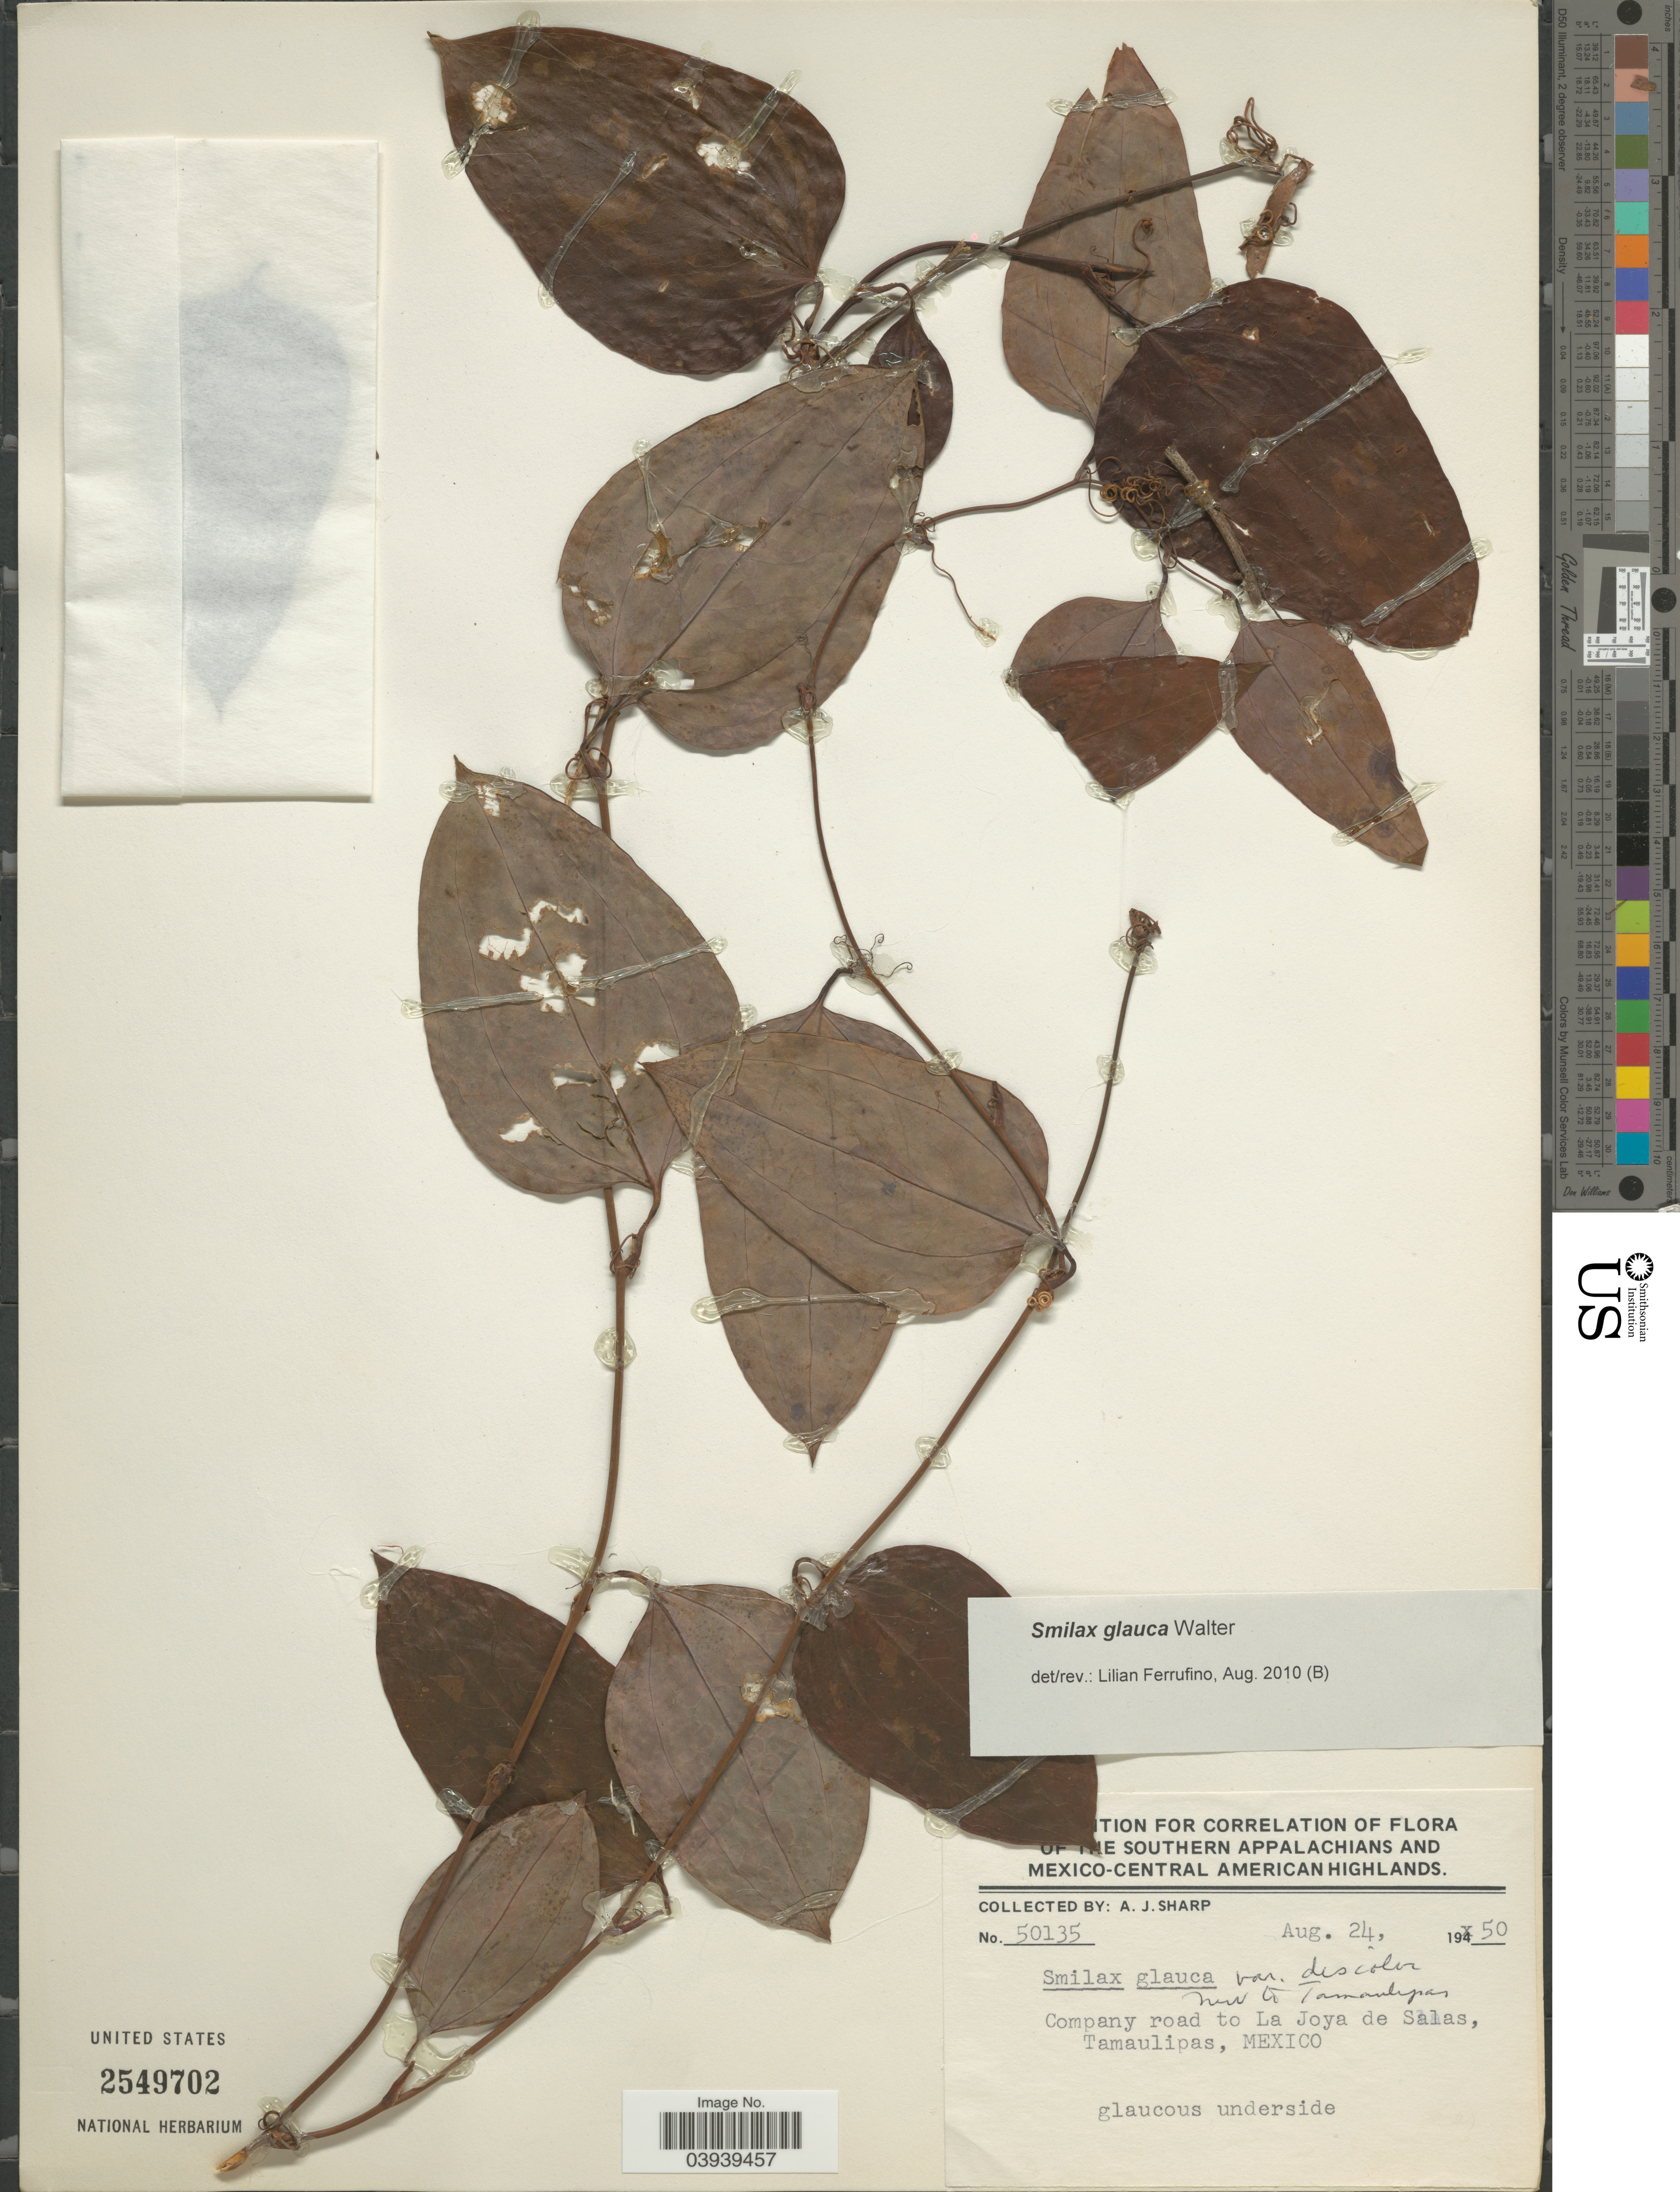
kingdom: Plantae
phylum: Tracheophyta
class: Liliopsida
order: Liliales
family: Smilacaceae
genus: Smilax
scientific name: Smilax glauca var. discolor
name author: (Schltdl.) C.V. Morton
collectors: A. J. Sharp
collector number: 50135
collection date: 1950-08-24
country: Mexico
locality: Southern Appalachians and Mexico-Central American Highlands. Company road to La Joya de Salas, Tamaulipas.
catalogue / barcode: US 2549702